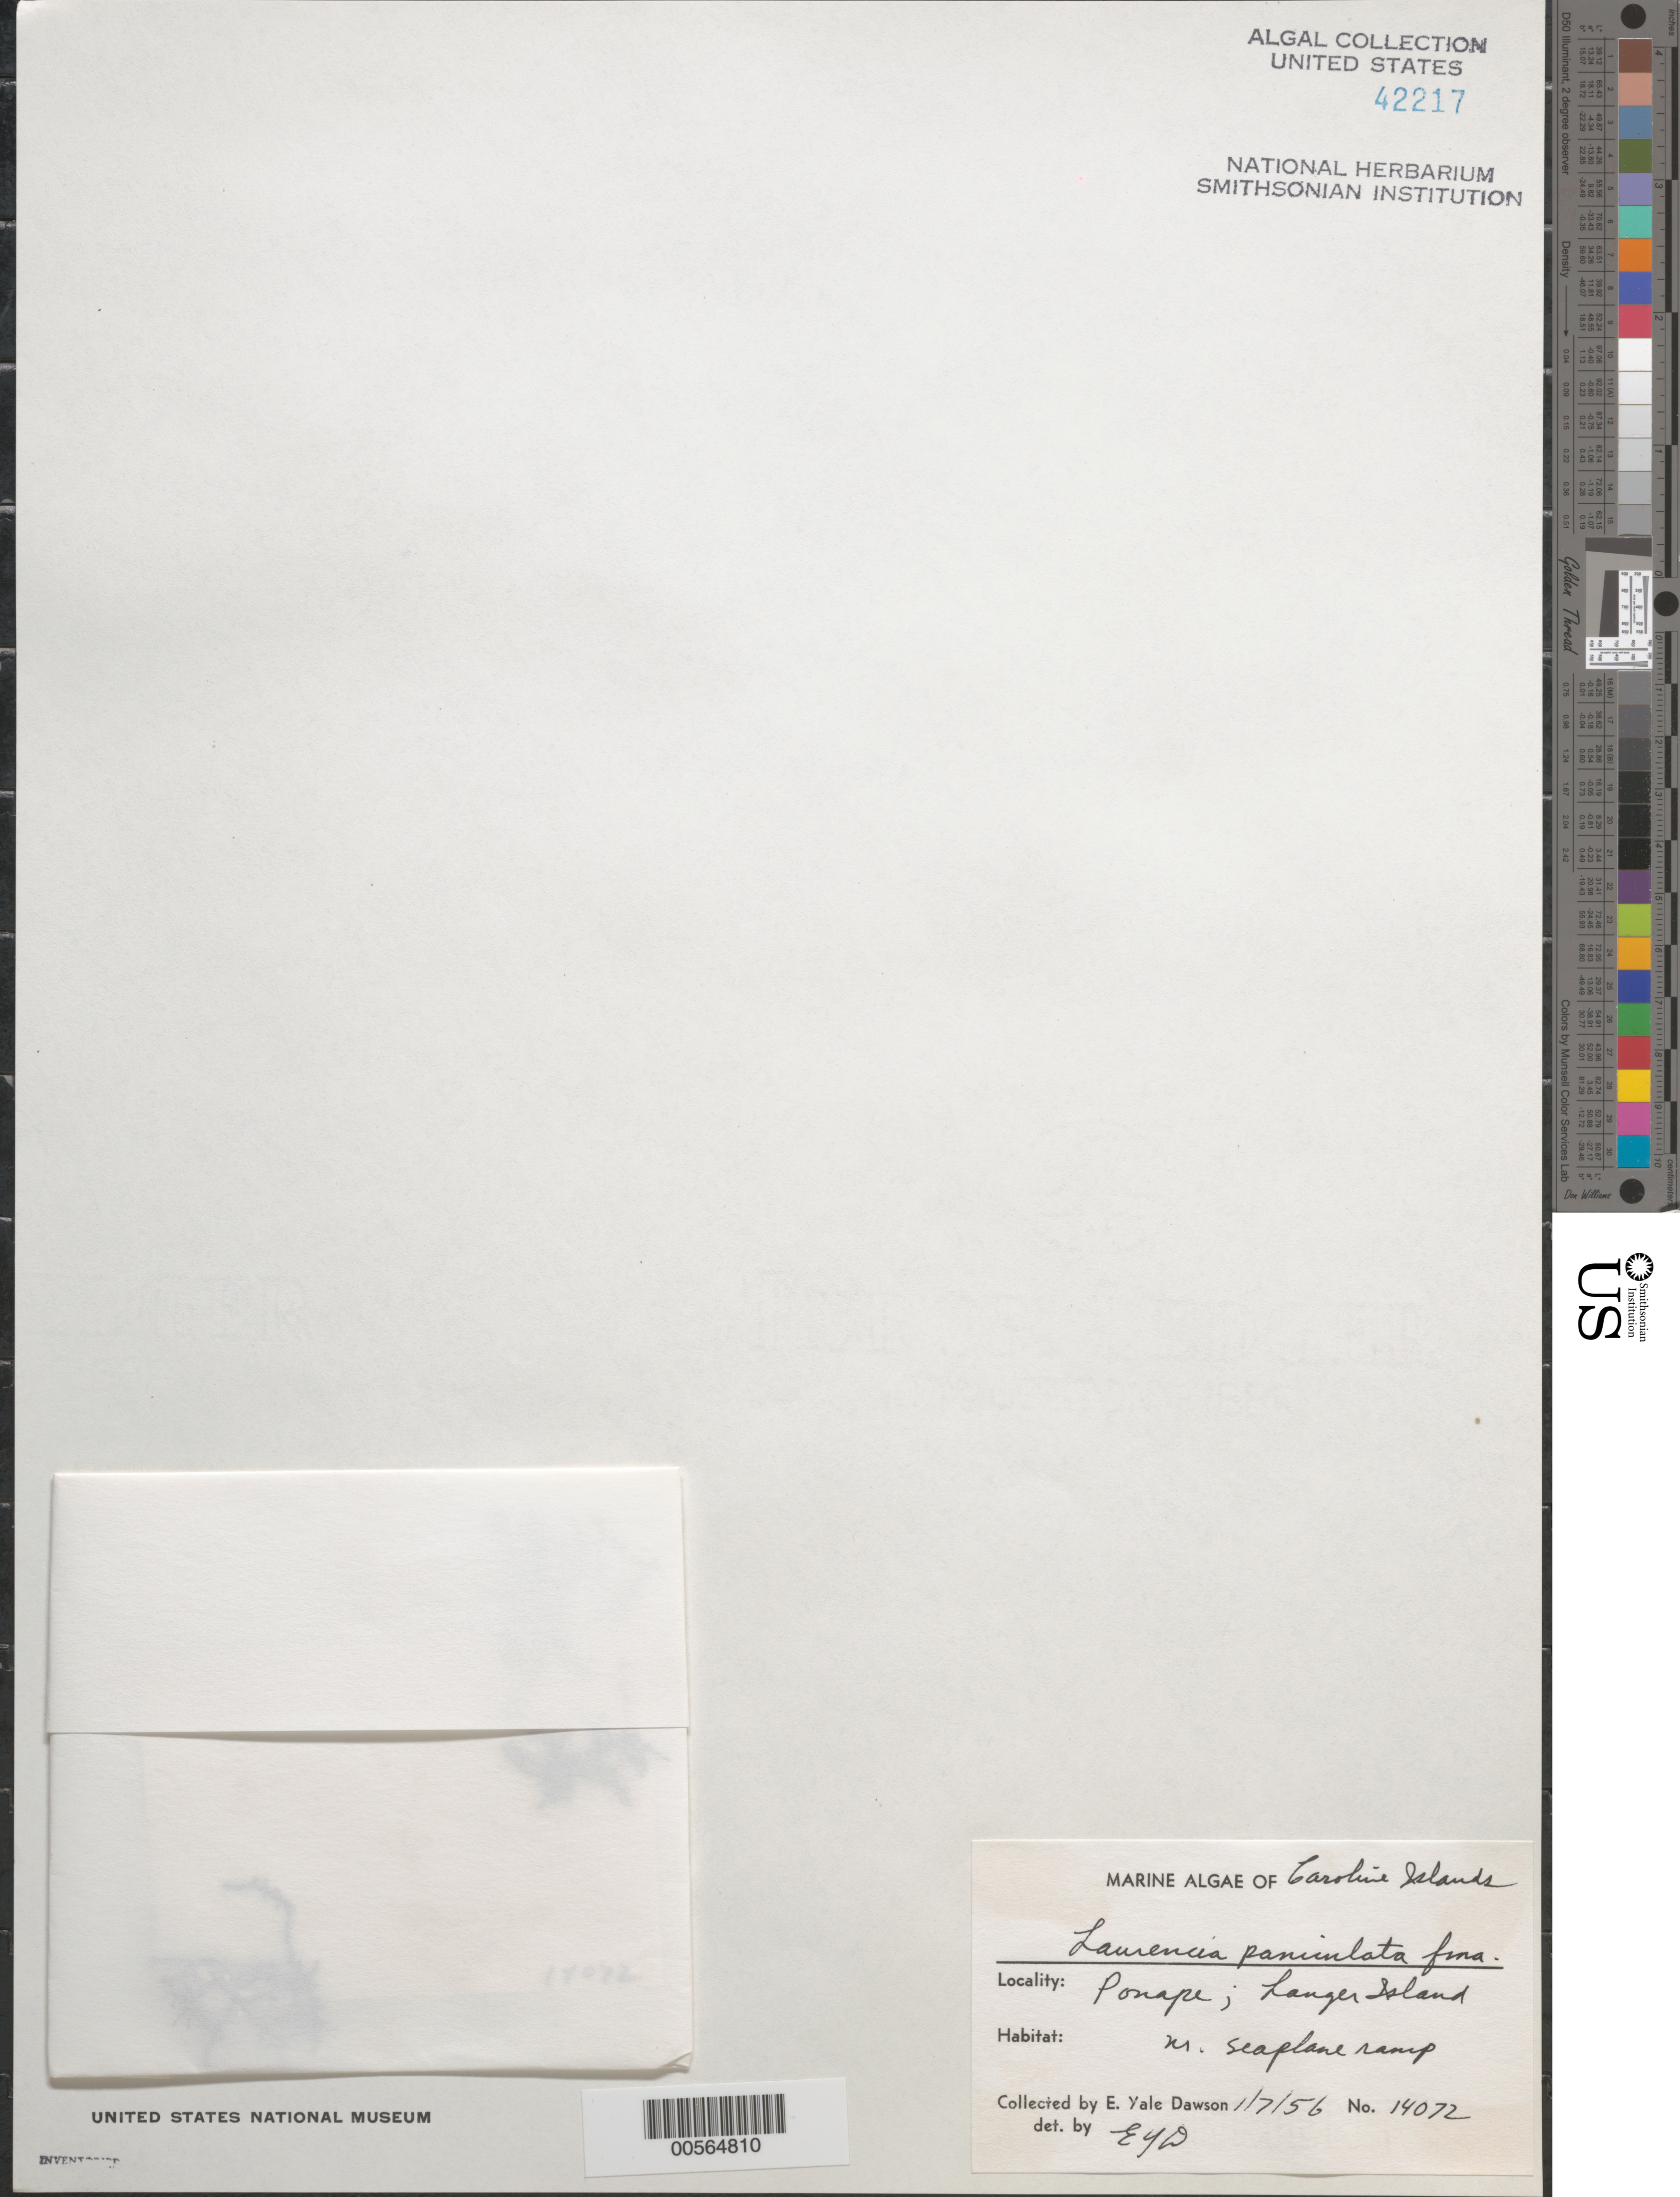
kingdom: Plantae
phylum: Rhodophyta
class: Florideophyceae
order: Ceramiales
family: Rhodomelaceae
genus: Palisada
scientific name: Palisada thuyoides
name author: (Kützing) Cassano et al.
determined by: Algae name updating Project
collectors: E. Y. Dawson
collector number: EYD 14072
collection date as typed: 07 Jan 1956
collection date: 1956-01-07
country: Micronesia, Federated States of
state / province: Pohnpei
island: Lenger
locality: Langer [= Lenger I.]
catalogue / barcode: US 42217